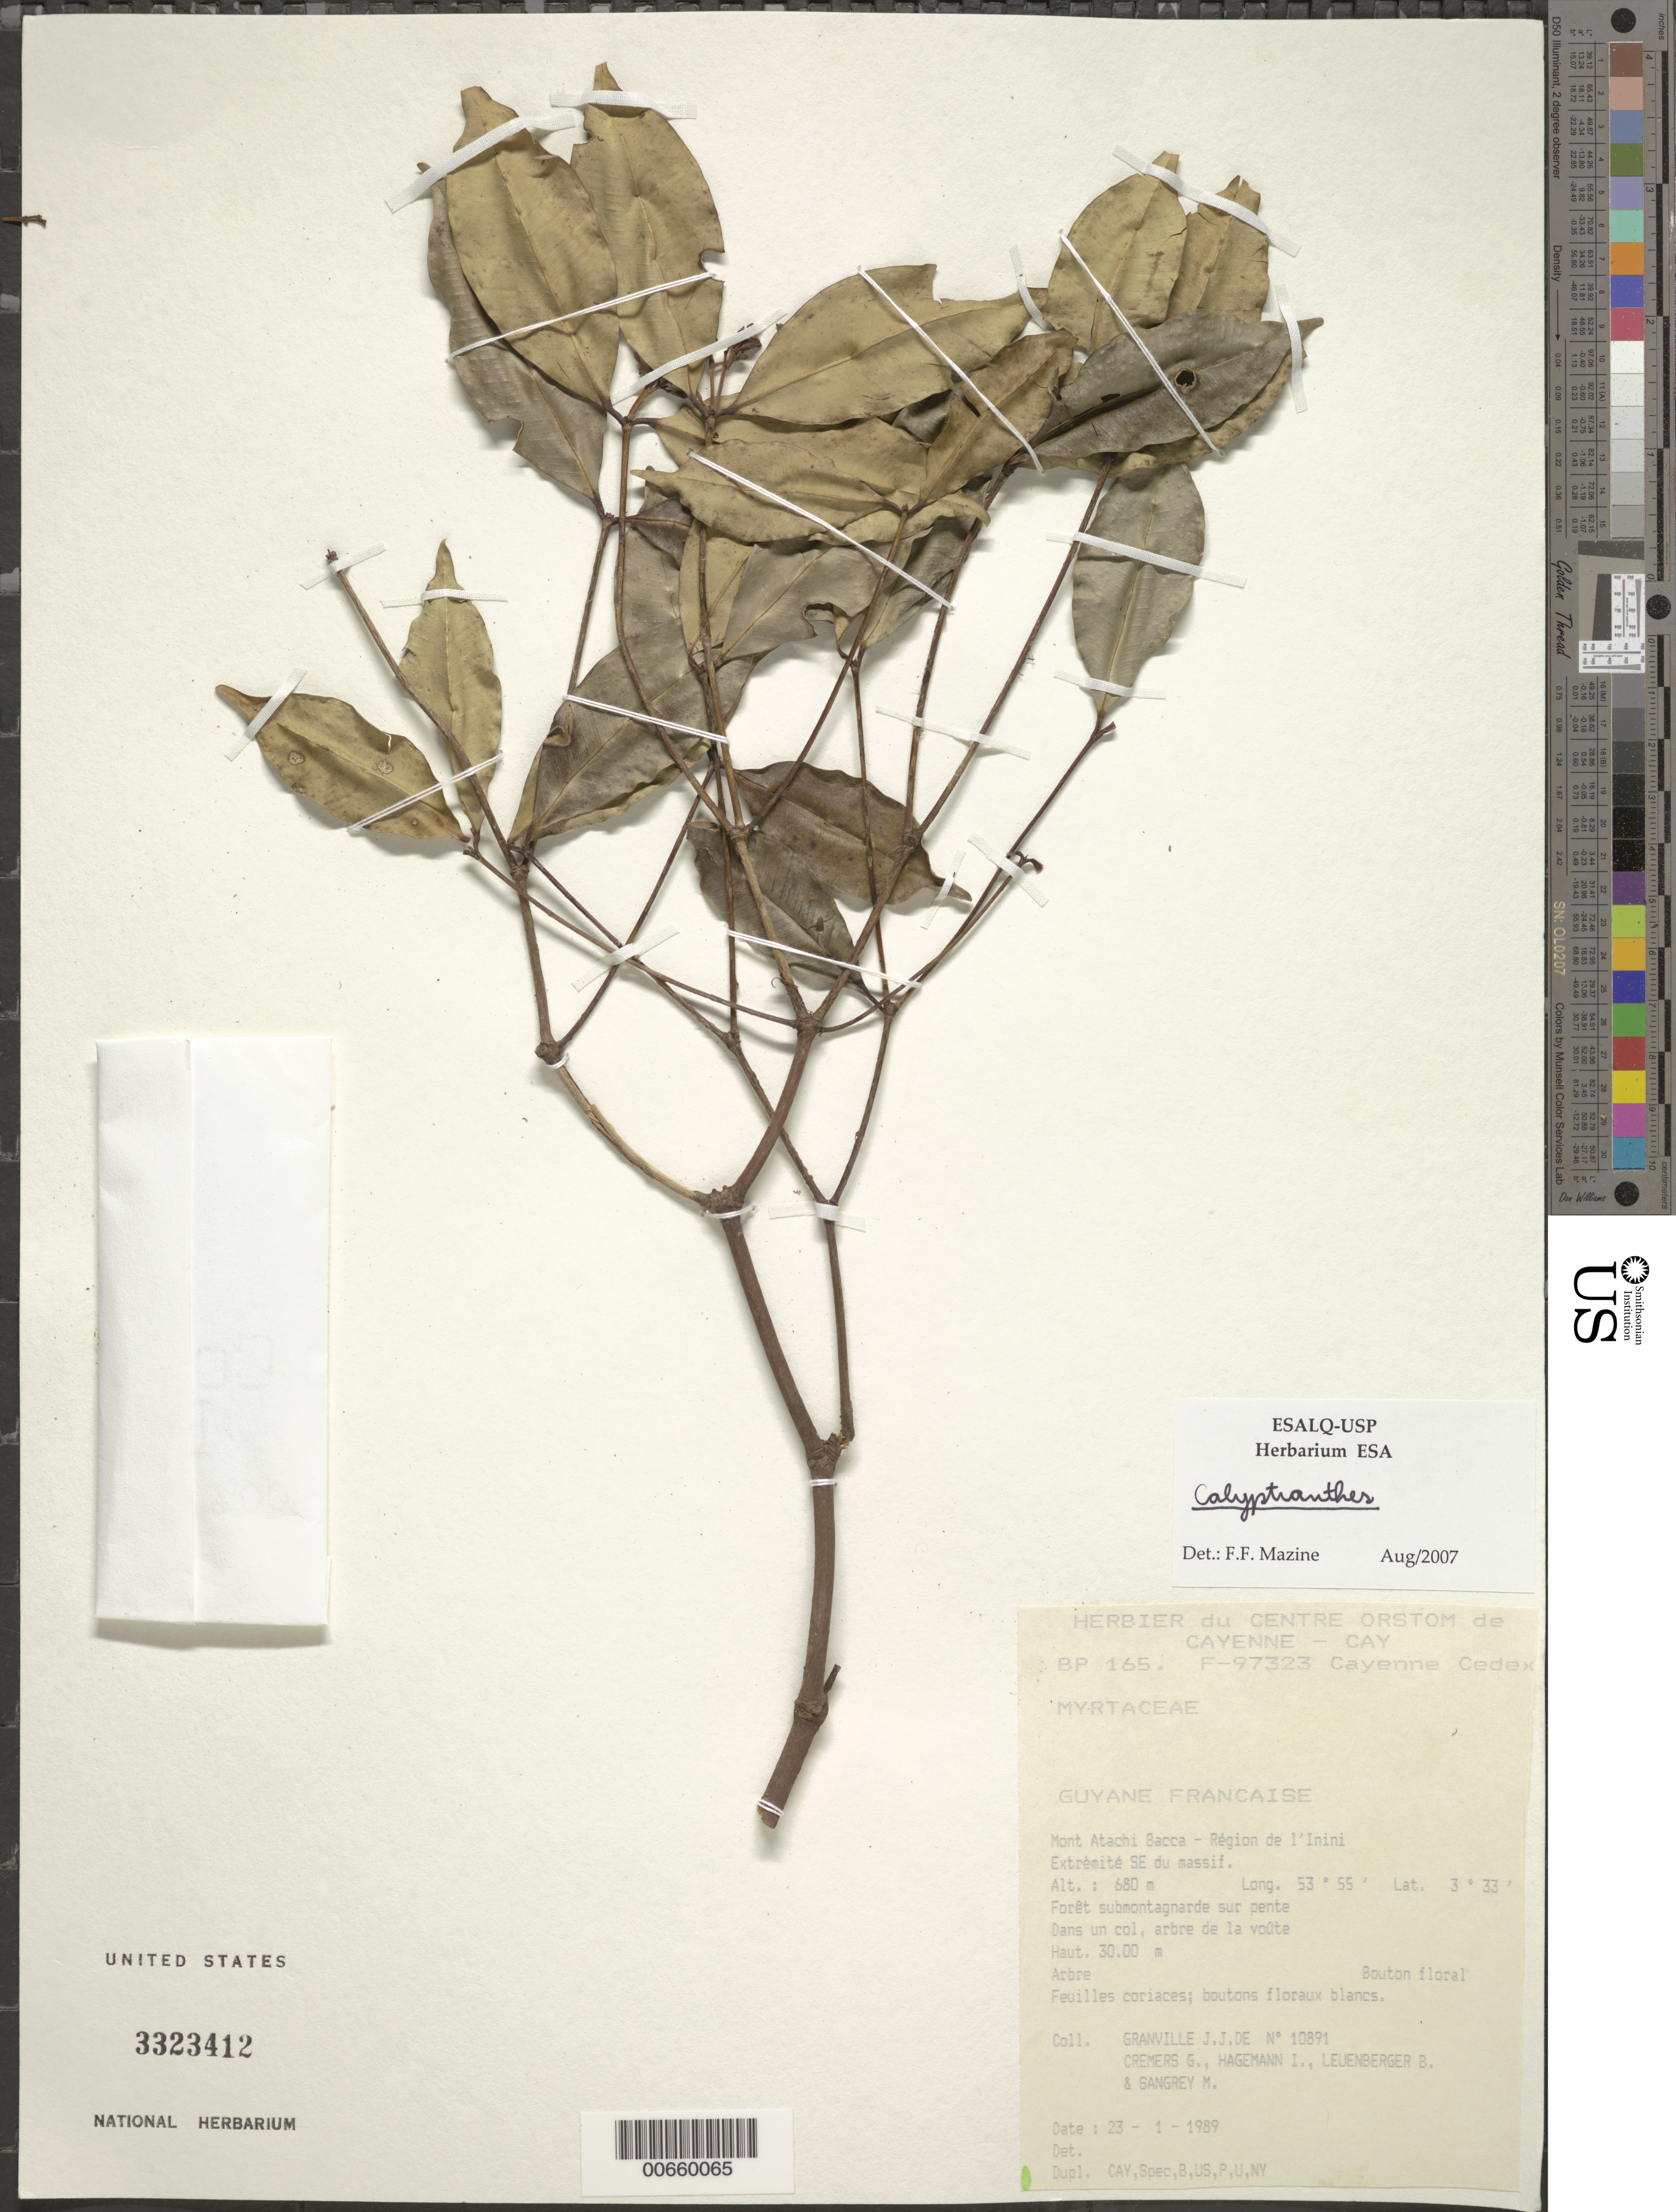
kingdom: Plantae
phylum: Tracheophyta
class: Magnoliopsida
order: Myrtales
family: Myrtaceae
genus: Myrcia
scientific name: Myrcia sp.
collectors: J.-J. de Granville, G. Cremers, J. Hagemann, B. E. Leuenberger & M. S. Sangrey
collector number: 10891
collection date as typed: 23-Jan-89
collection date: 1989-01-23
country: French Guiana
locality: Mont Atachi Bacca, région de l'Inini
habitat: Forêt submontagnarde sur pente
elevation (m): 680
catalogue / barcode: US 3323412